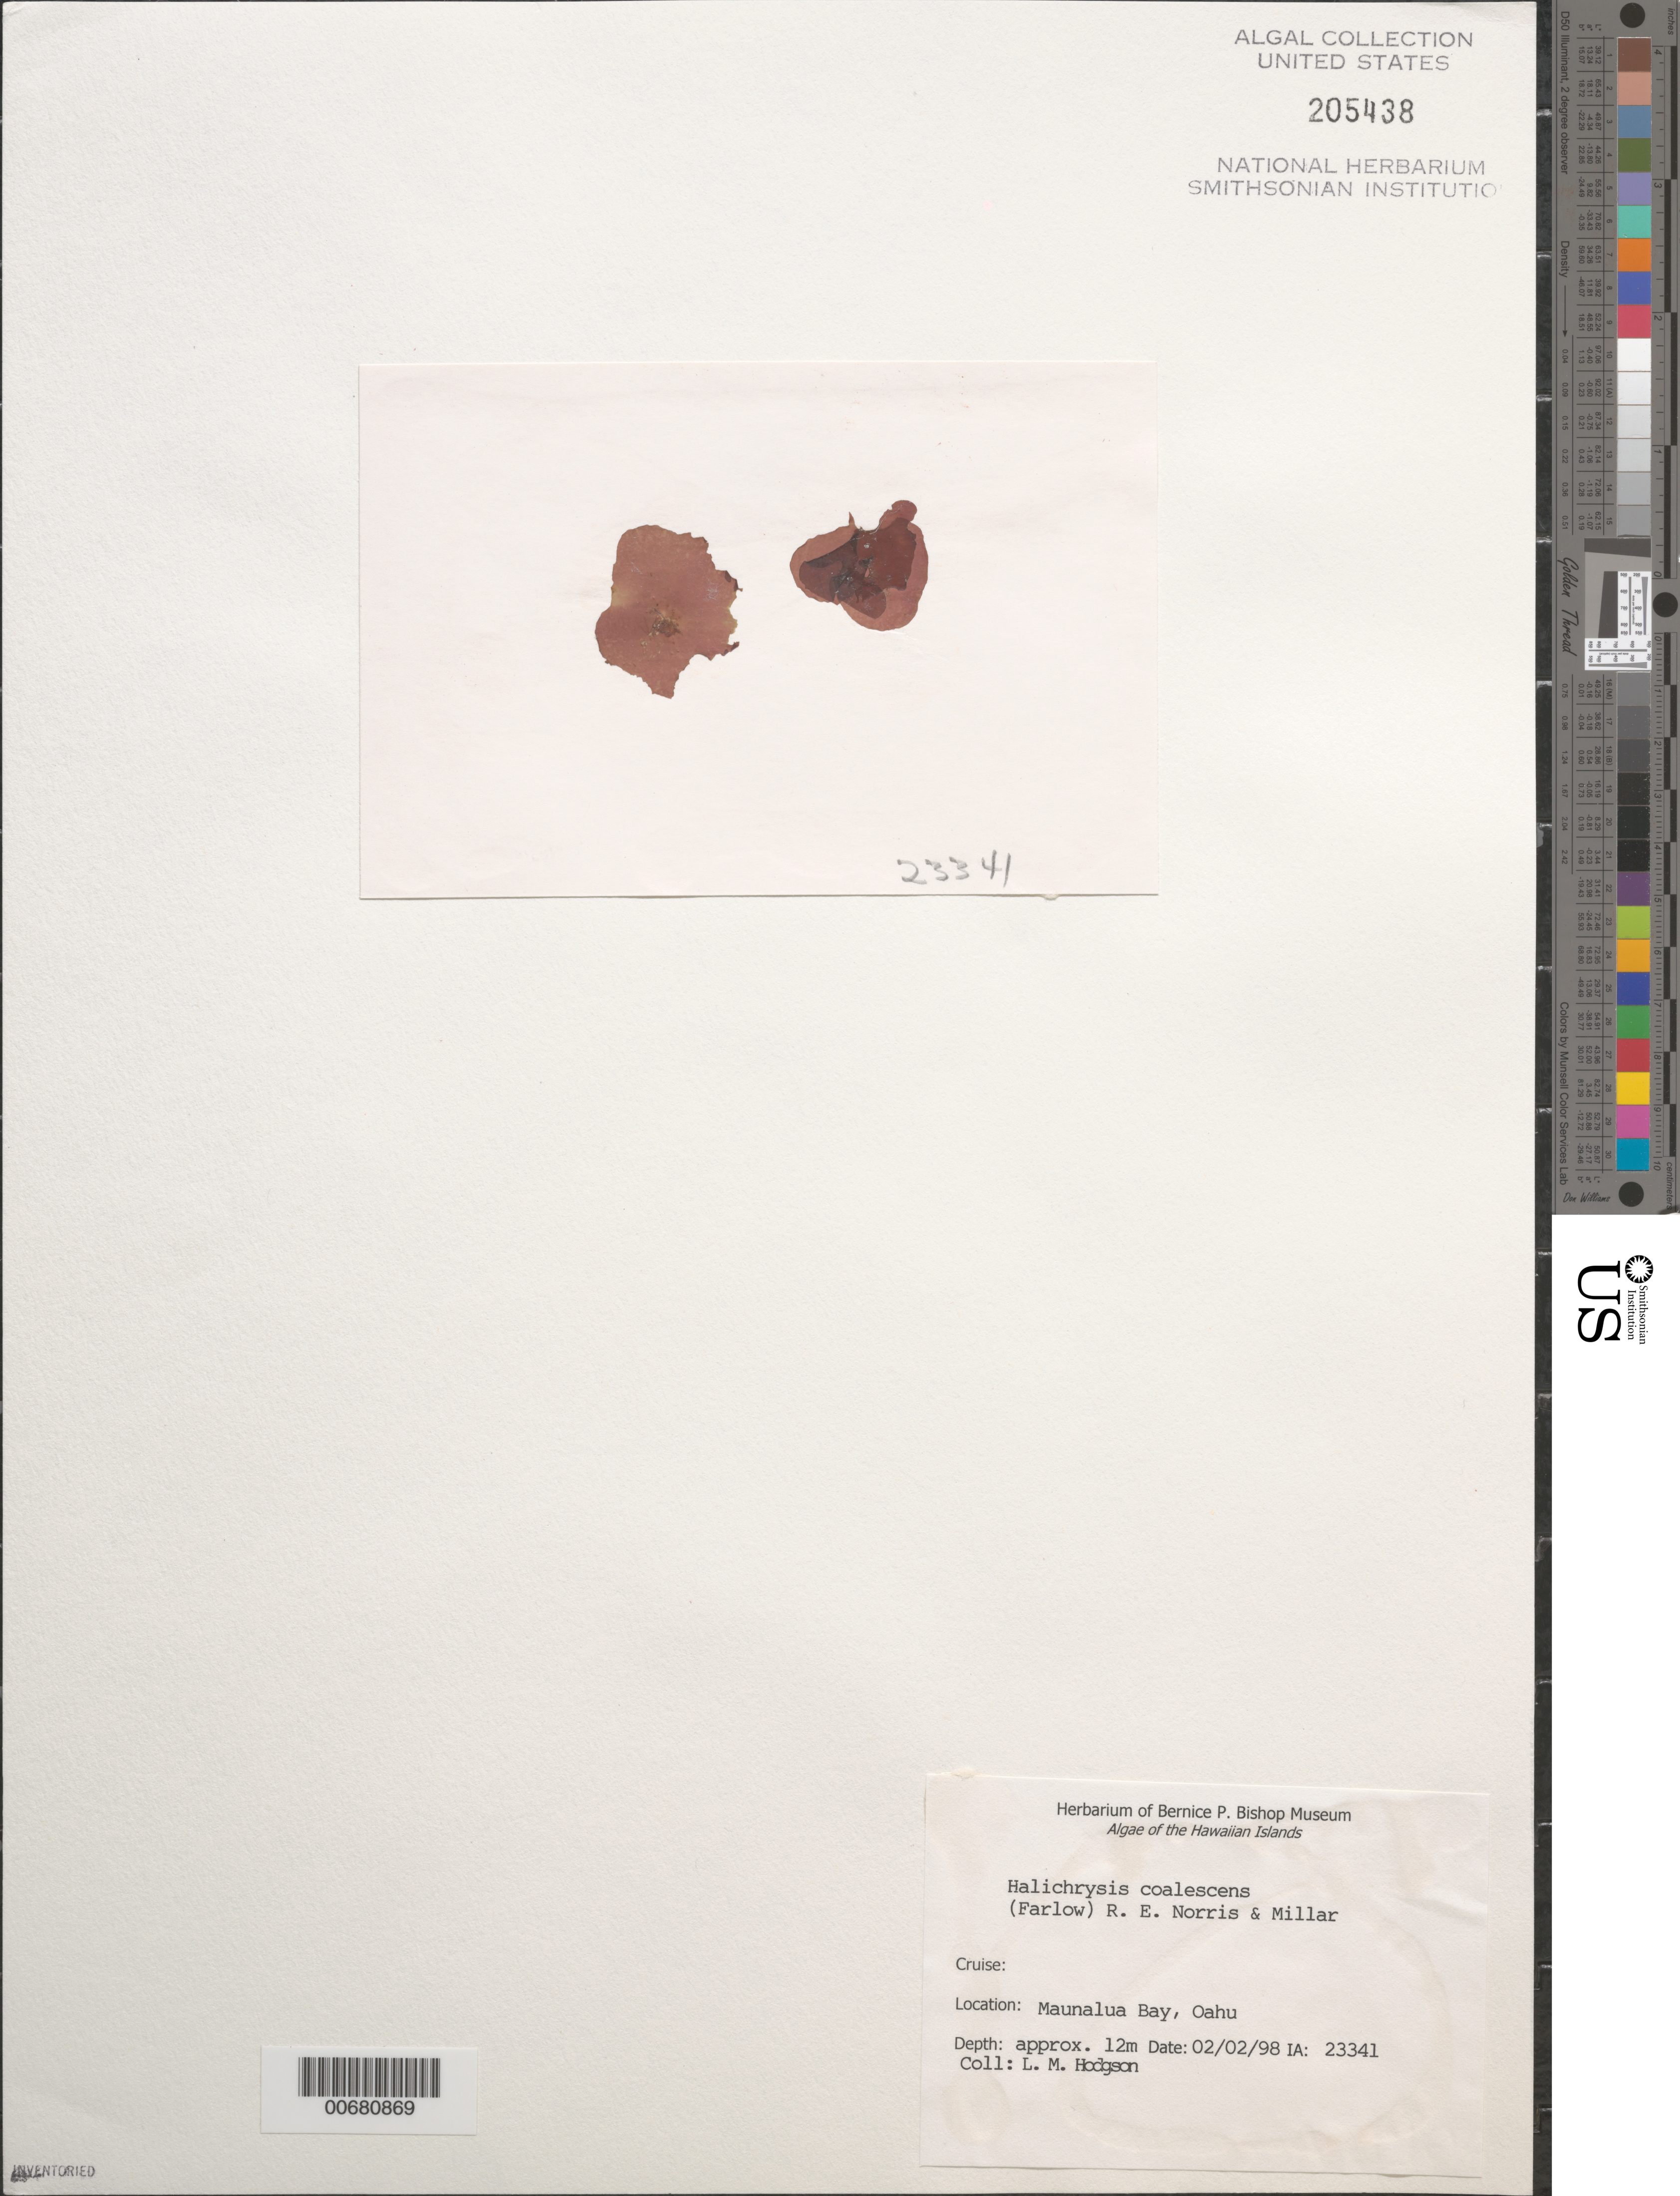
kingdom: Plantae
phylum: Rhodophyta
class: Florideophyceae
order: Rhodymeniales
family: Rhodymeniaceae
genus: Drouetia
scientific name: Drouetia coalescens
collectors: L. M. Hodgson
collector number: IAA 23341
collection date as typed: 02 Feb 1998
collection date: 1998-02-02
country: United States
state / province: Hawaii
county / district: Honolulu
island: Oahu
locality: Maunalua Bay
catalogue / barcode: US 205438